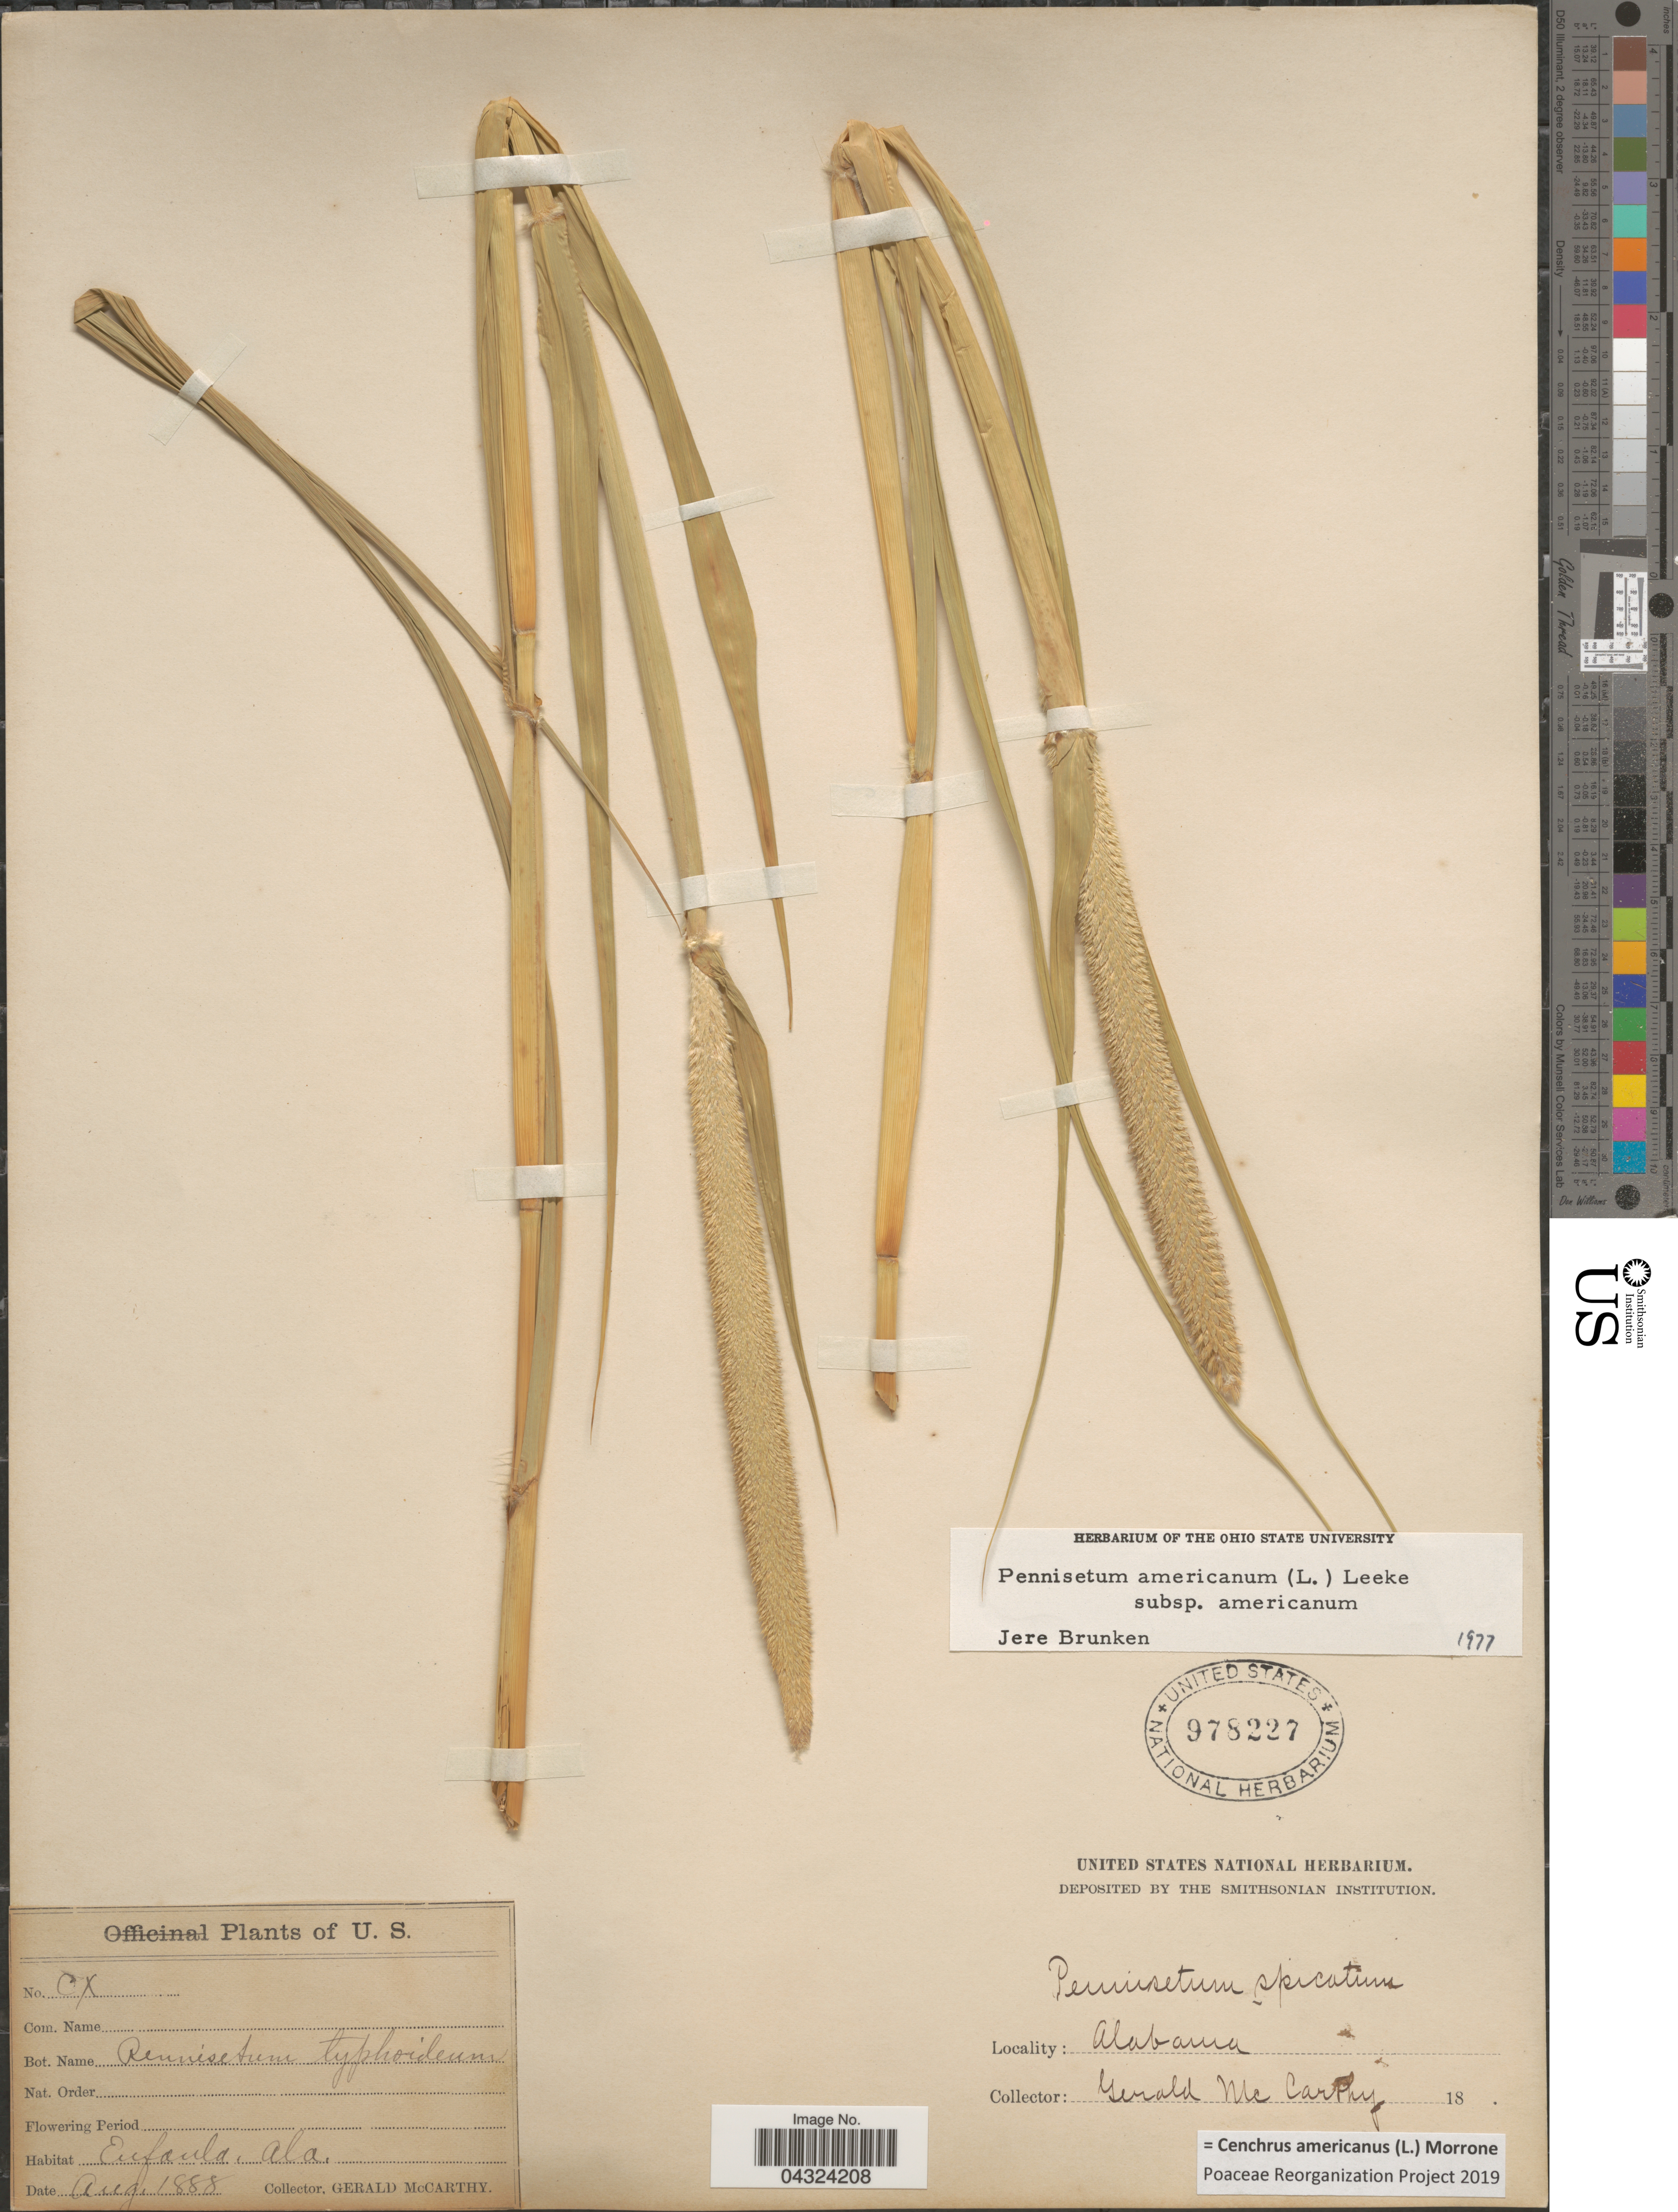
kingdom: Plantae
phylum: Tracheophyta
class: Liliopsida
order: Poales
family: Poaceae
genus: Cenchrus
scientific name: Cenchrus americanus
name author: (L.) Morrone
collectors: G. McCarthy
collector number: CX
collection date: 1888-08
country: United States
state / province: Alabama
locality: Enfanla.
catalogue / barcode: US 978227